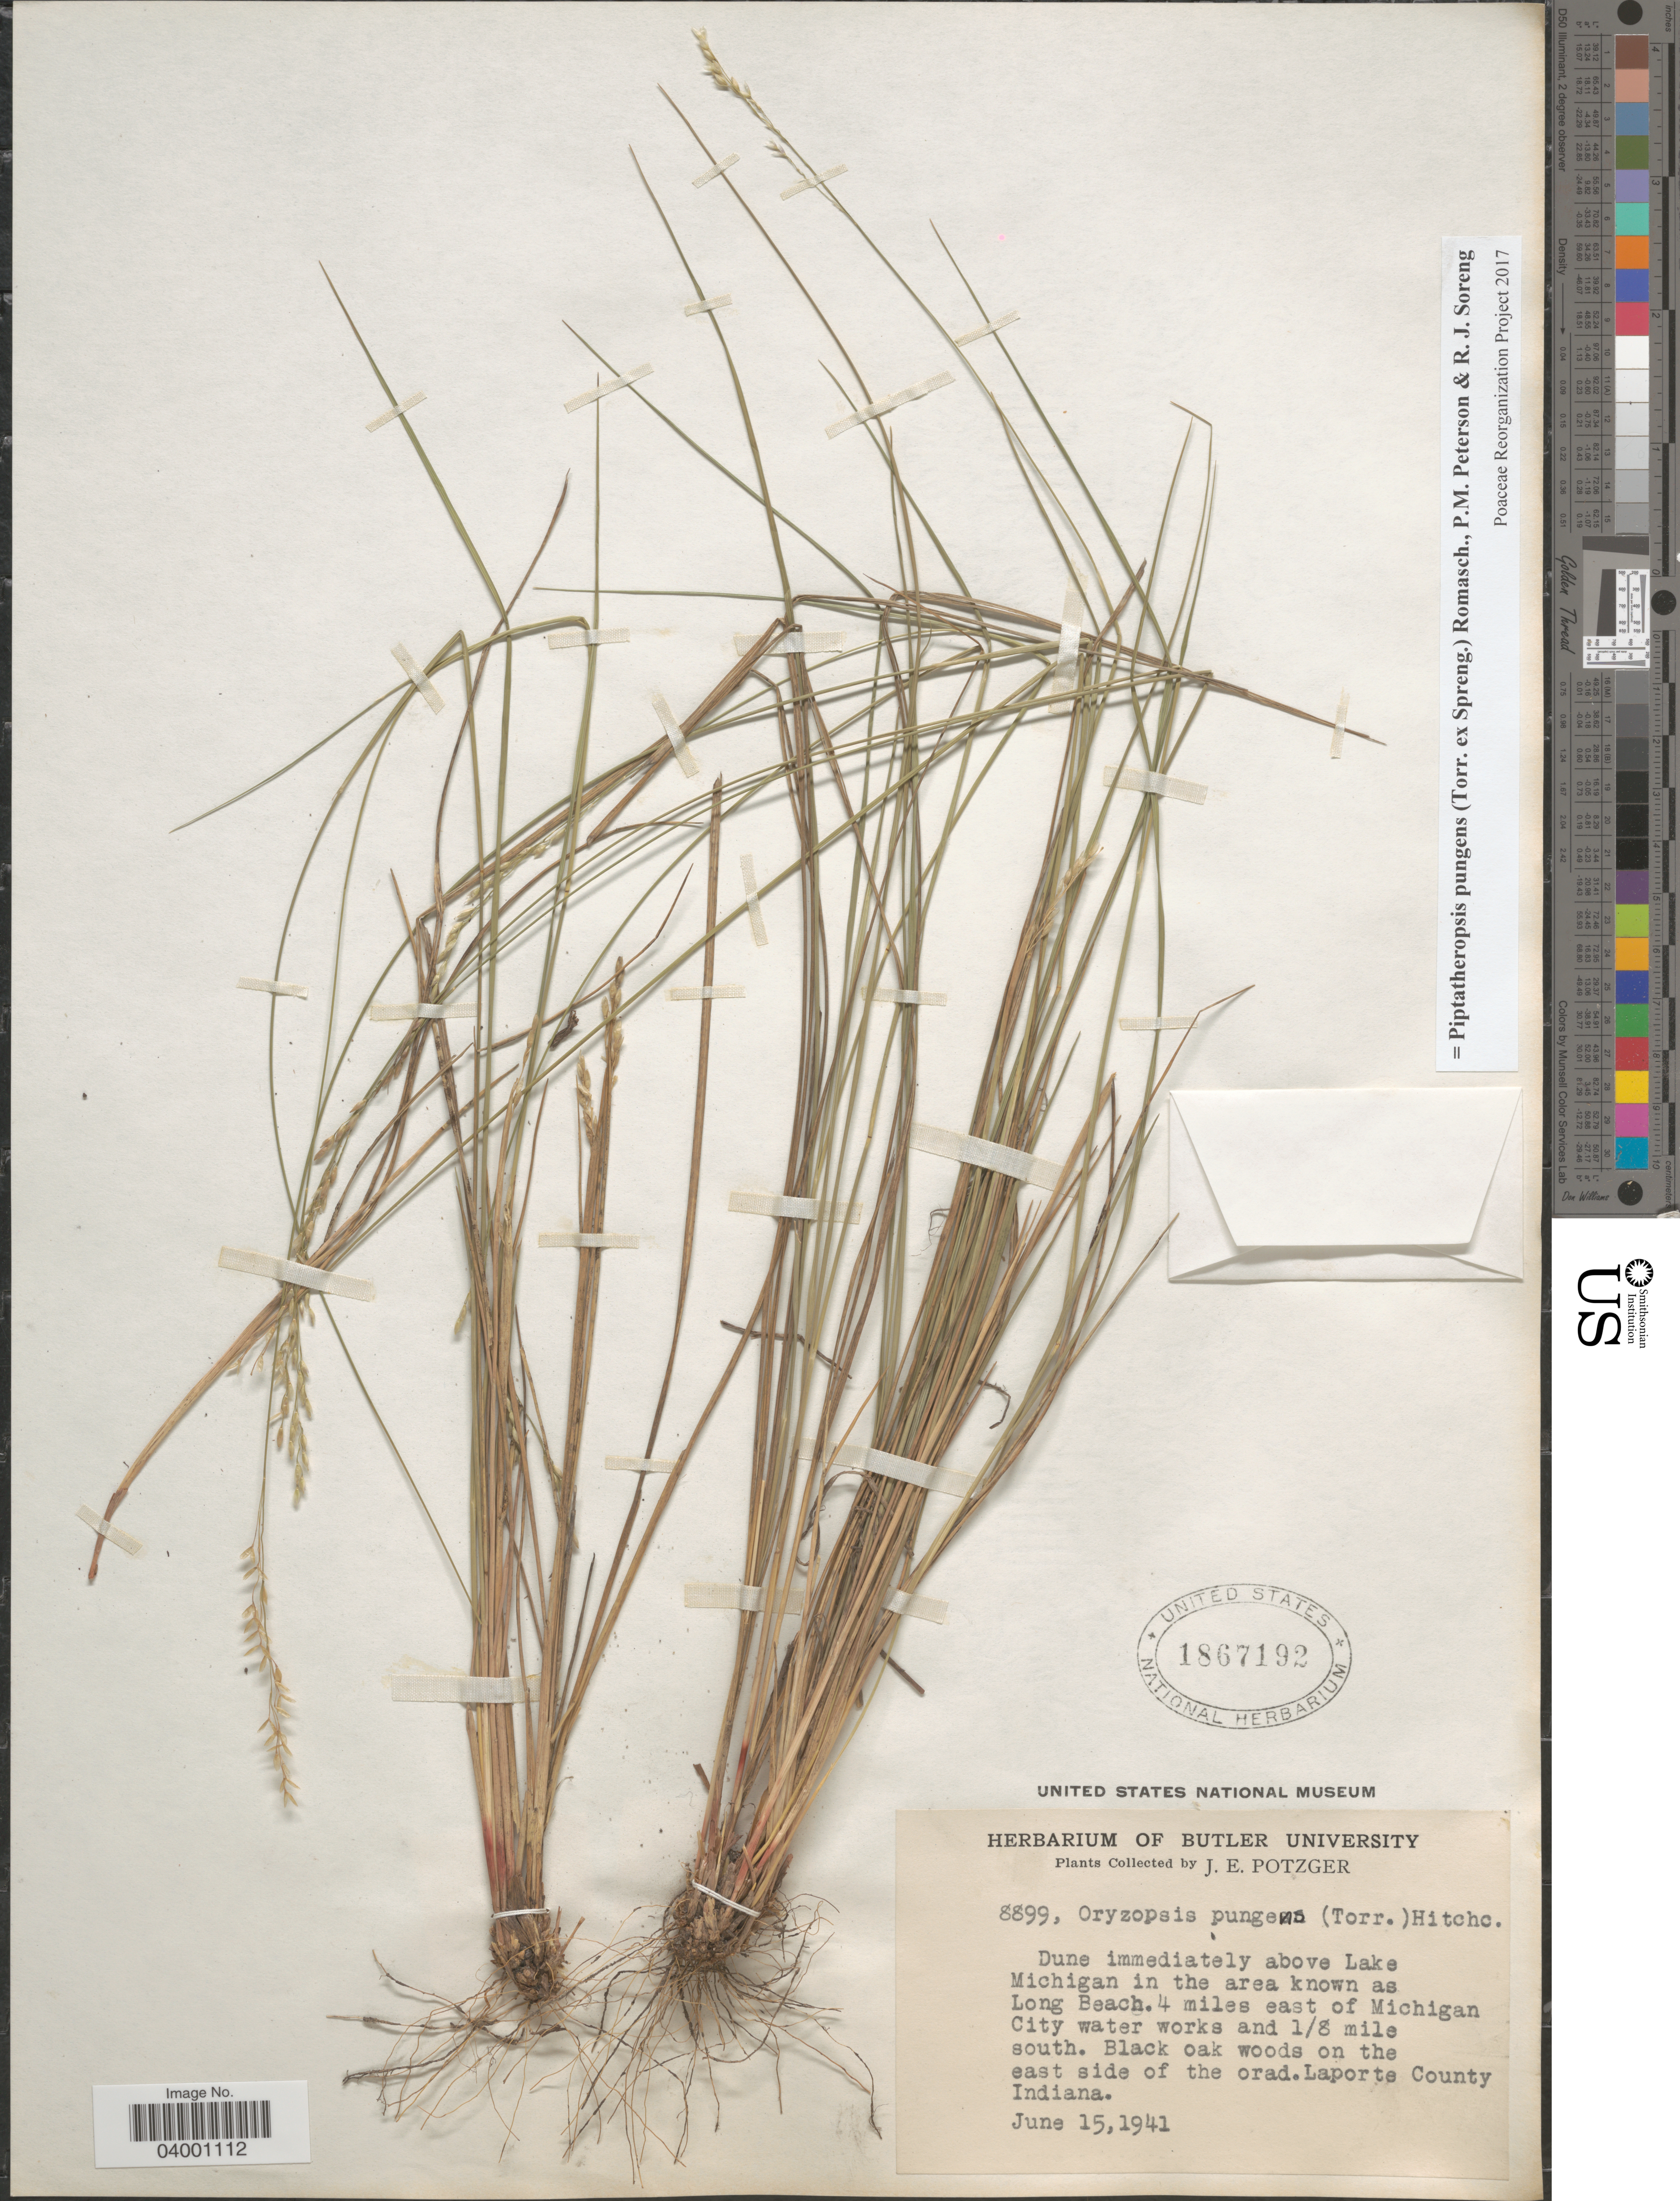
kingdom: Plantae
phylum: Tracheophyta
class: Liliopsida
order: Poales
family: Poaceae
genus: Piptatheropsis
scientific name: Piptatheropsis pungens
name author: (Torr. ex Spreng.) Romasch. et al.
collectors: J. Potzger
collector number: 8899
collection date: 1941-06-15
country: United States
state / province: Indiana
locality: Above Lake Michigan in the area known as Long Beach. 4 miles east of Michigan City water works and 1/8 mile south. Laporte County.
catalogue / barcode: US 1867192